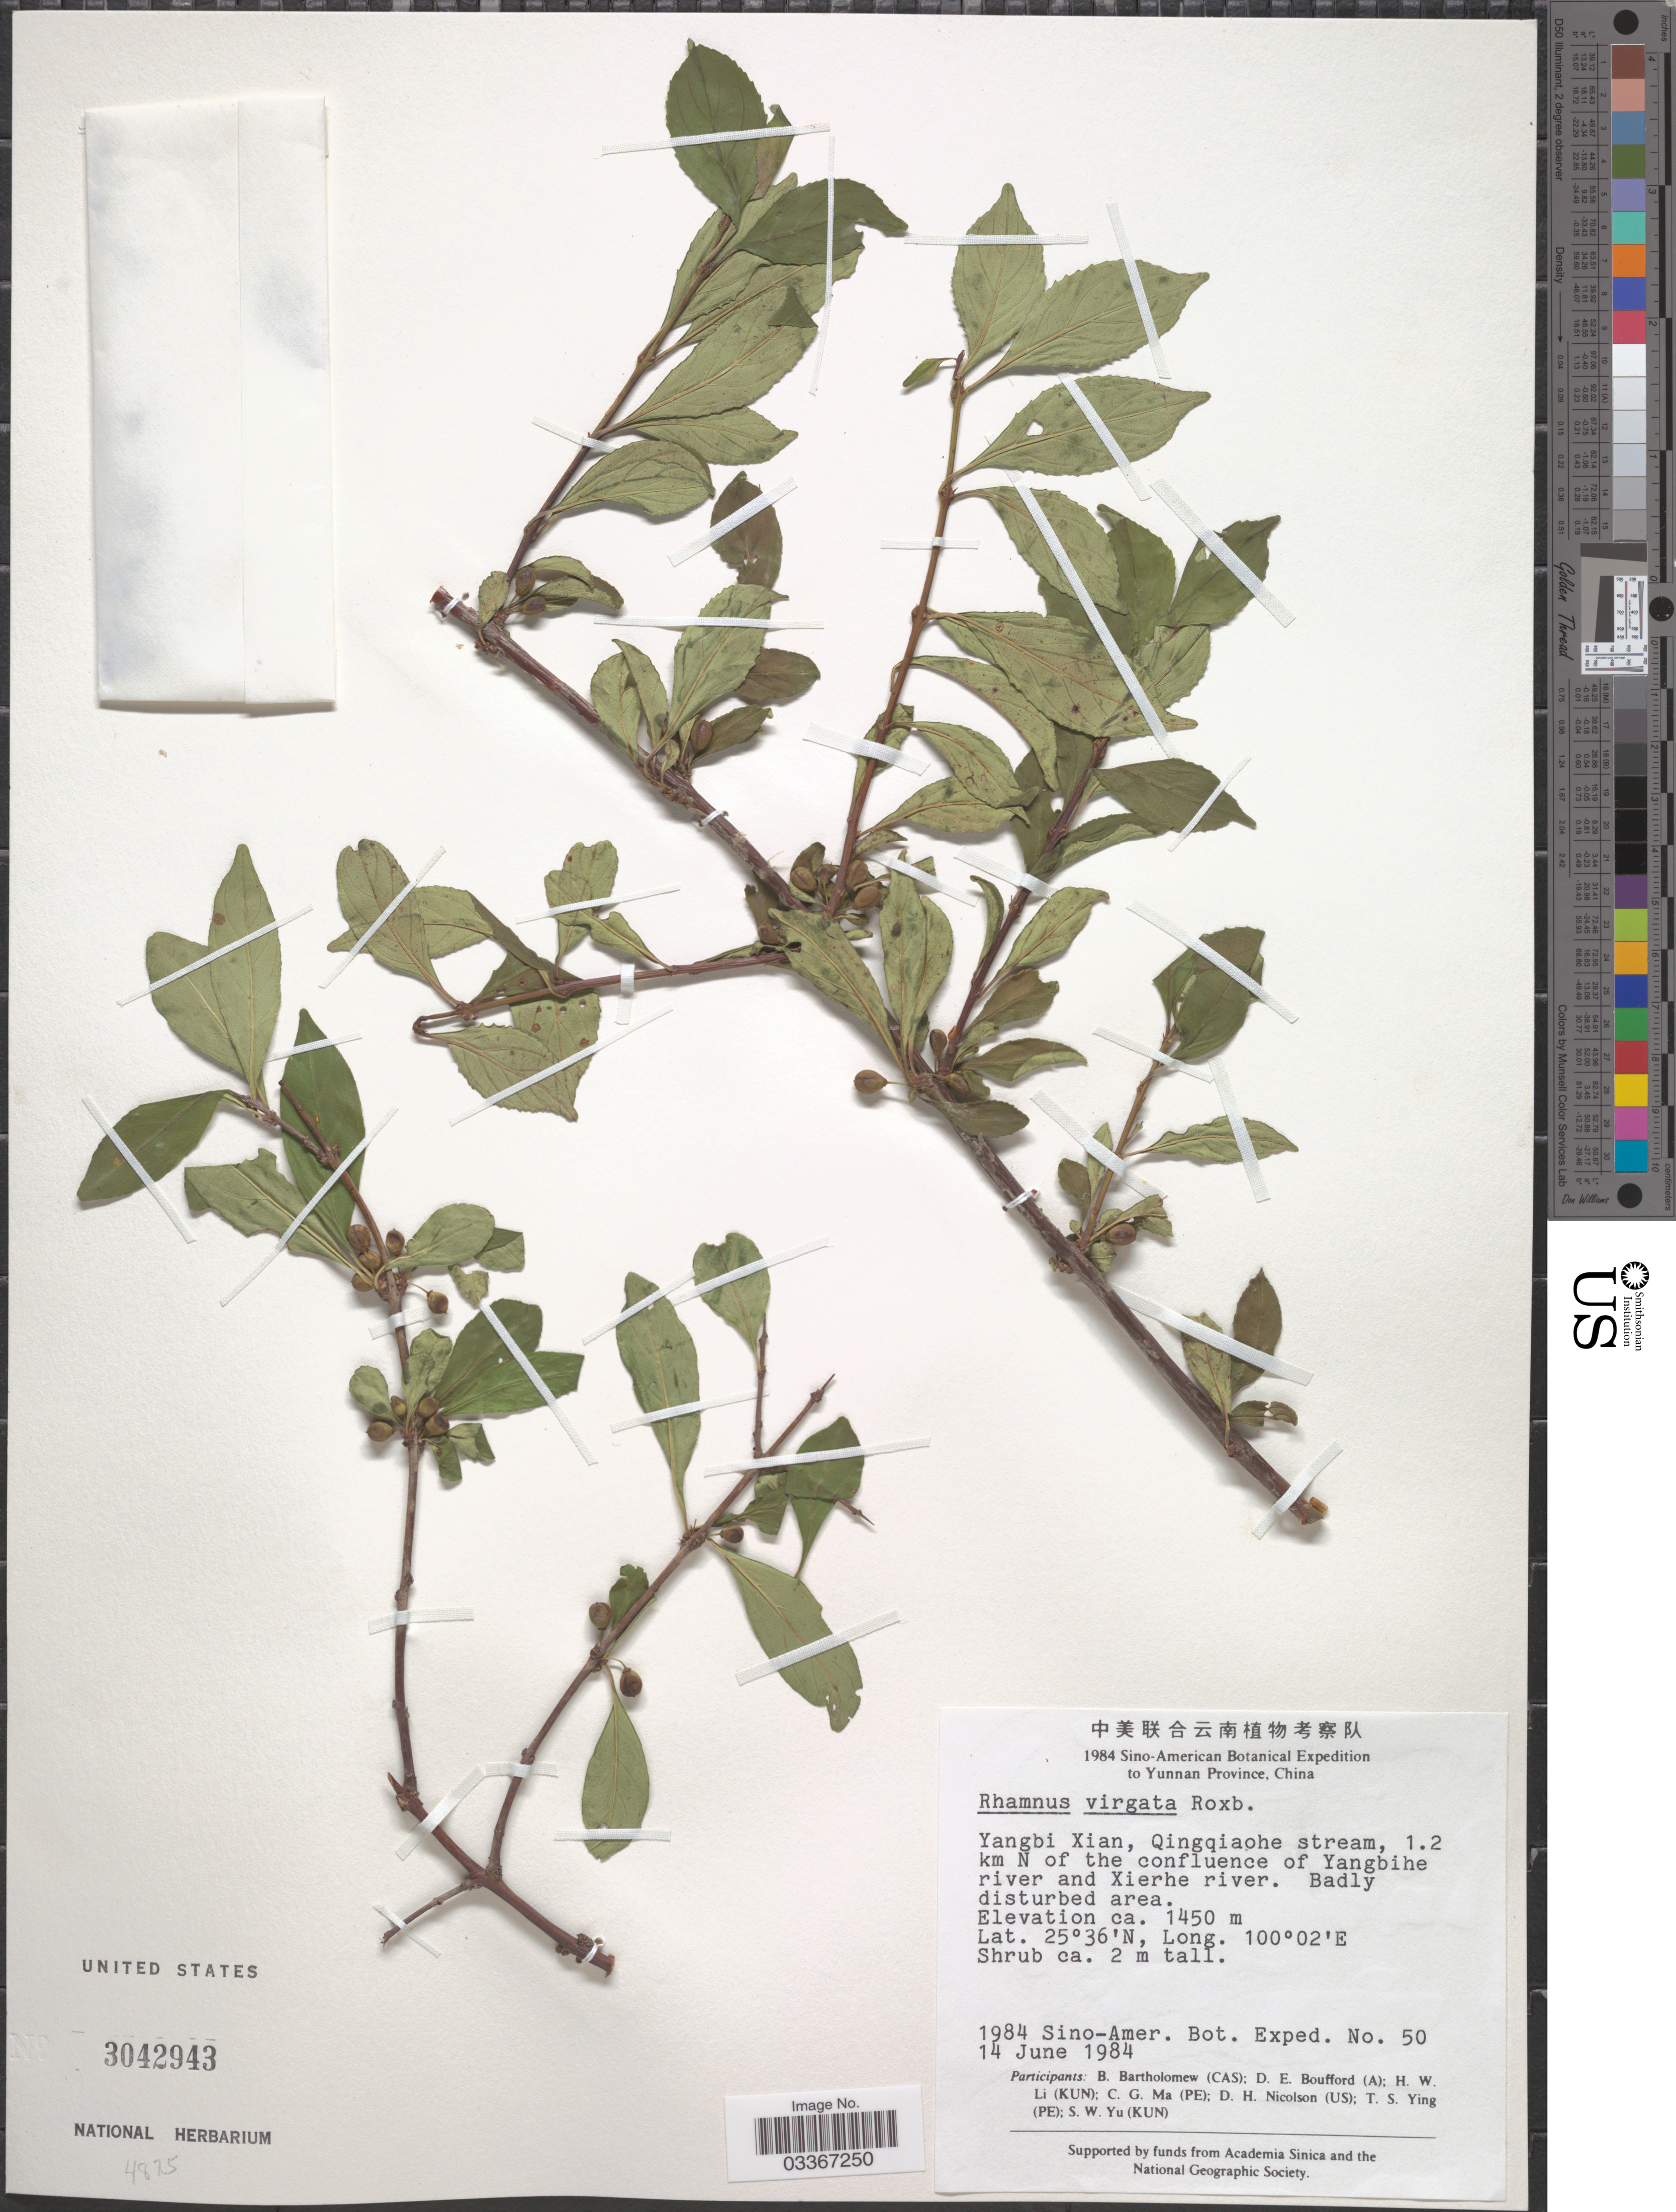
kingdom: Plantae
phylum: Tracheophyta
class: Magnoliopsida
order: Rosales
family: Rhamnaceae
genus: Rhamnus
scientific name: Rhamnus virgata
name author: Roxb.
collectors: Sino-Amer. Bot. Exped. 1984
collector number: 50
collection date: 1984-06-14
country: China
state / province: Yunnan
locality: Yangbi Xian, Qingqiaohe stream, 1.2 km N of the confluence of Yangbihe river and Xierhe river.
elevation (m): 1450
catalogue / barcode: US 3042943